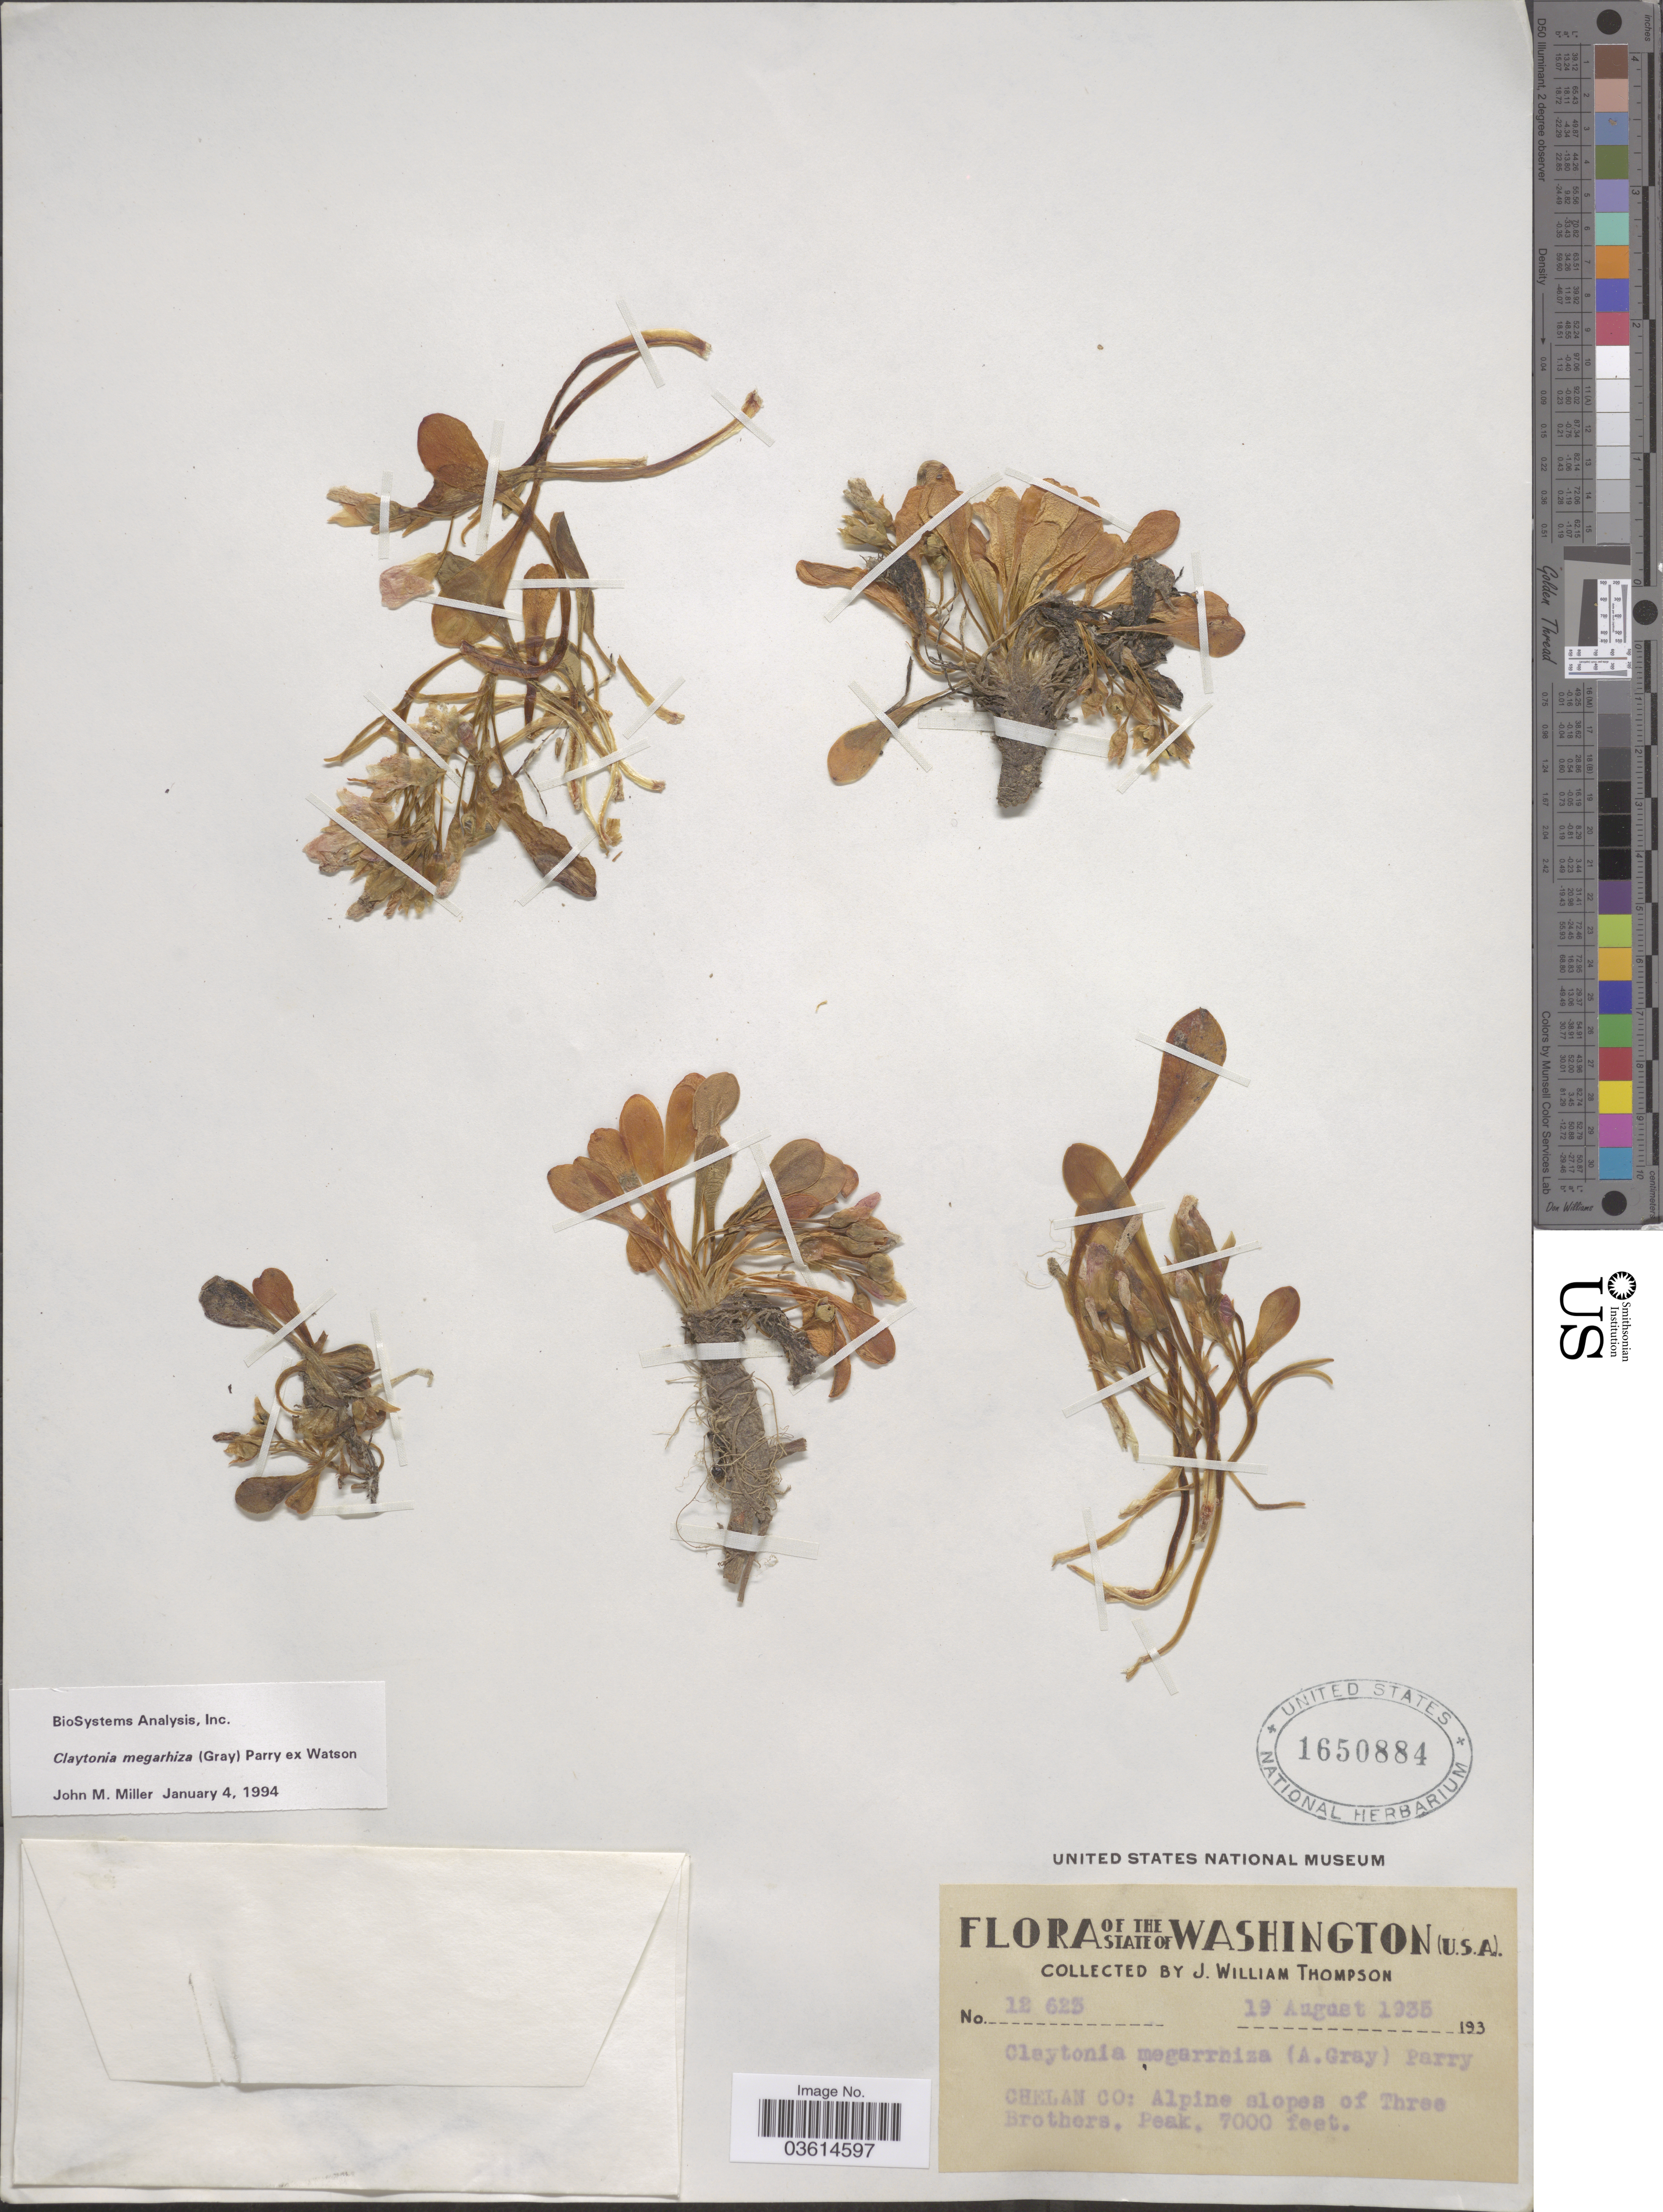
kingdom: Plantae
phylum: Tracheophyta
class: Magnoliopsida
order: Caryophyllales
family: Montiaceae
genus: Claytonia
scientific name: Claytonia megarhiza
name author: (A. Gray) Parry ex S. Watson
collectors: J. W. Thompson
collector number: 12623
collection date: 1933-08-19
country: United States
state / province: Washington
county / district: Chelan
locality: U. S. A. Chelan Co: Alpine slopes of Three Brothers, Peak.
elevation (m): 2134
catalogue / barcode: US 1650884